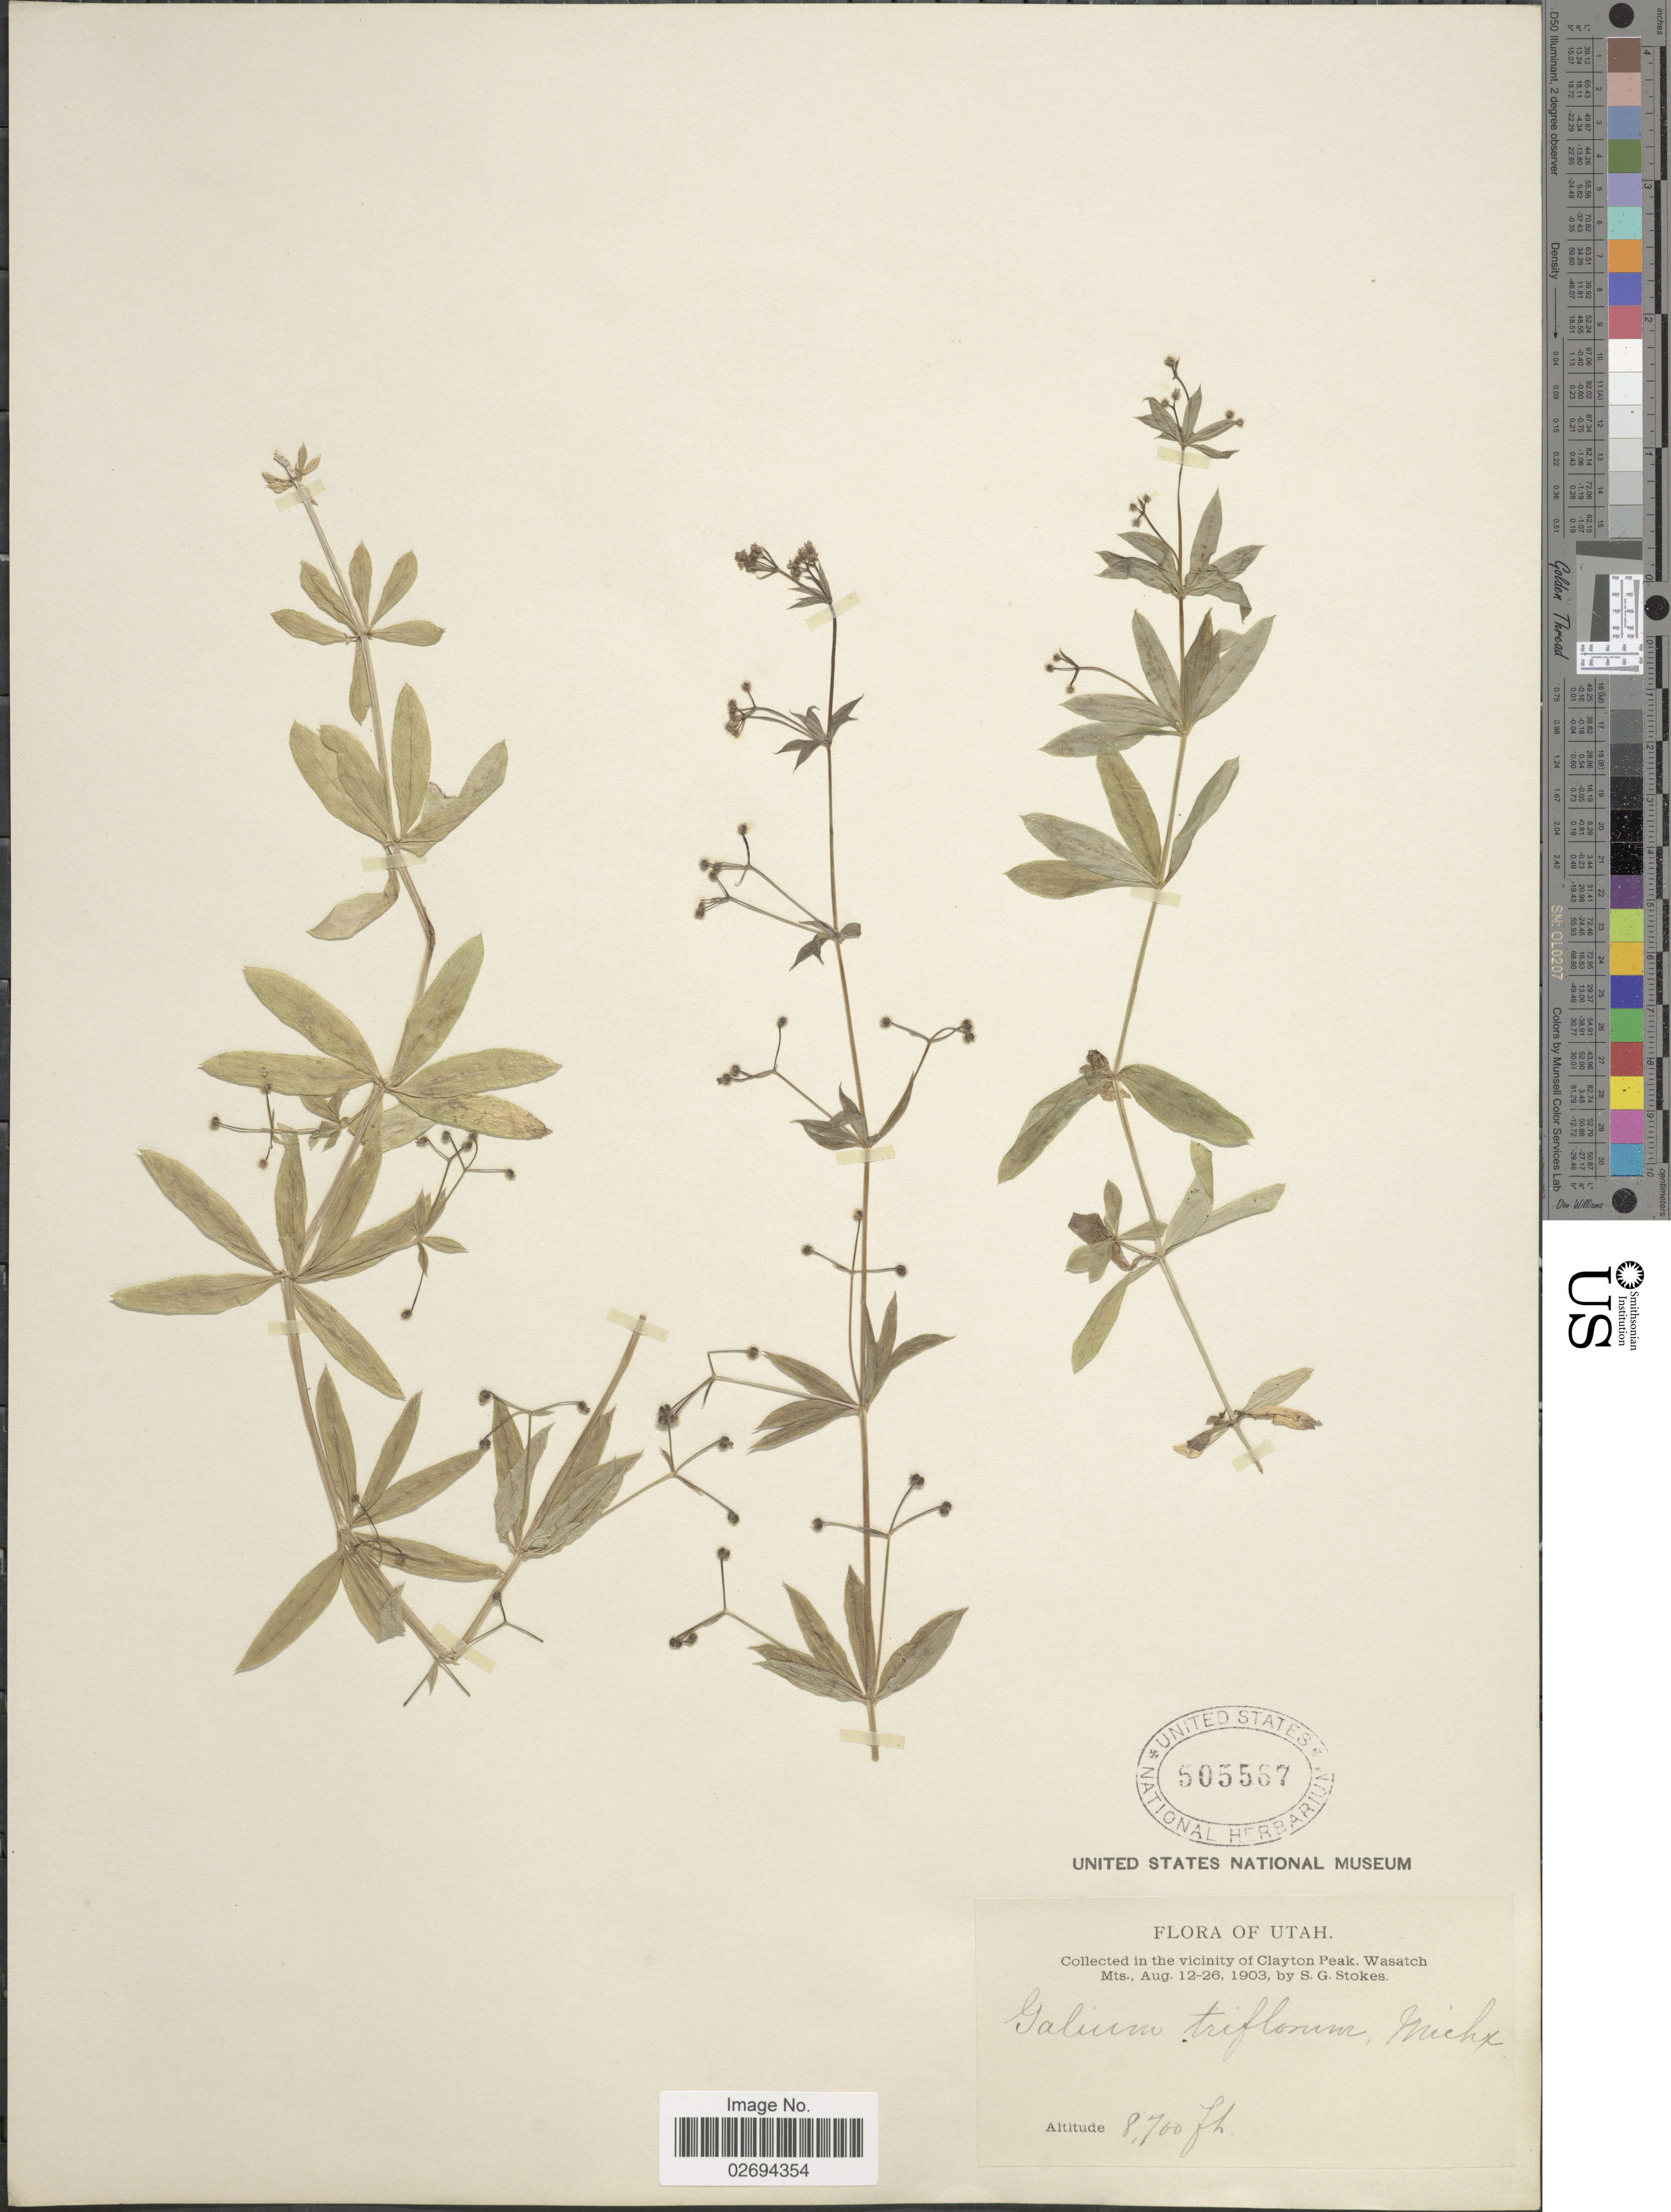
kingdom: Plantae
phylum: Tracheophyta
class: Magnoliopsida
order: Gentianales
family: Rubiaceae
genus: Galium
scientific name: Galium triflorum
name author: Michx.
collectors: S. G. Stokes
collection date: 1903-08-12/1903-08-26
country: United States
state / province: Utah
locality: Vicinity of Clayton Peak, Wasatch Mts.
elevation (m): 2652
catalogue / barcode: US 505567